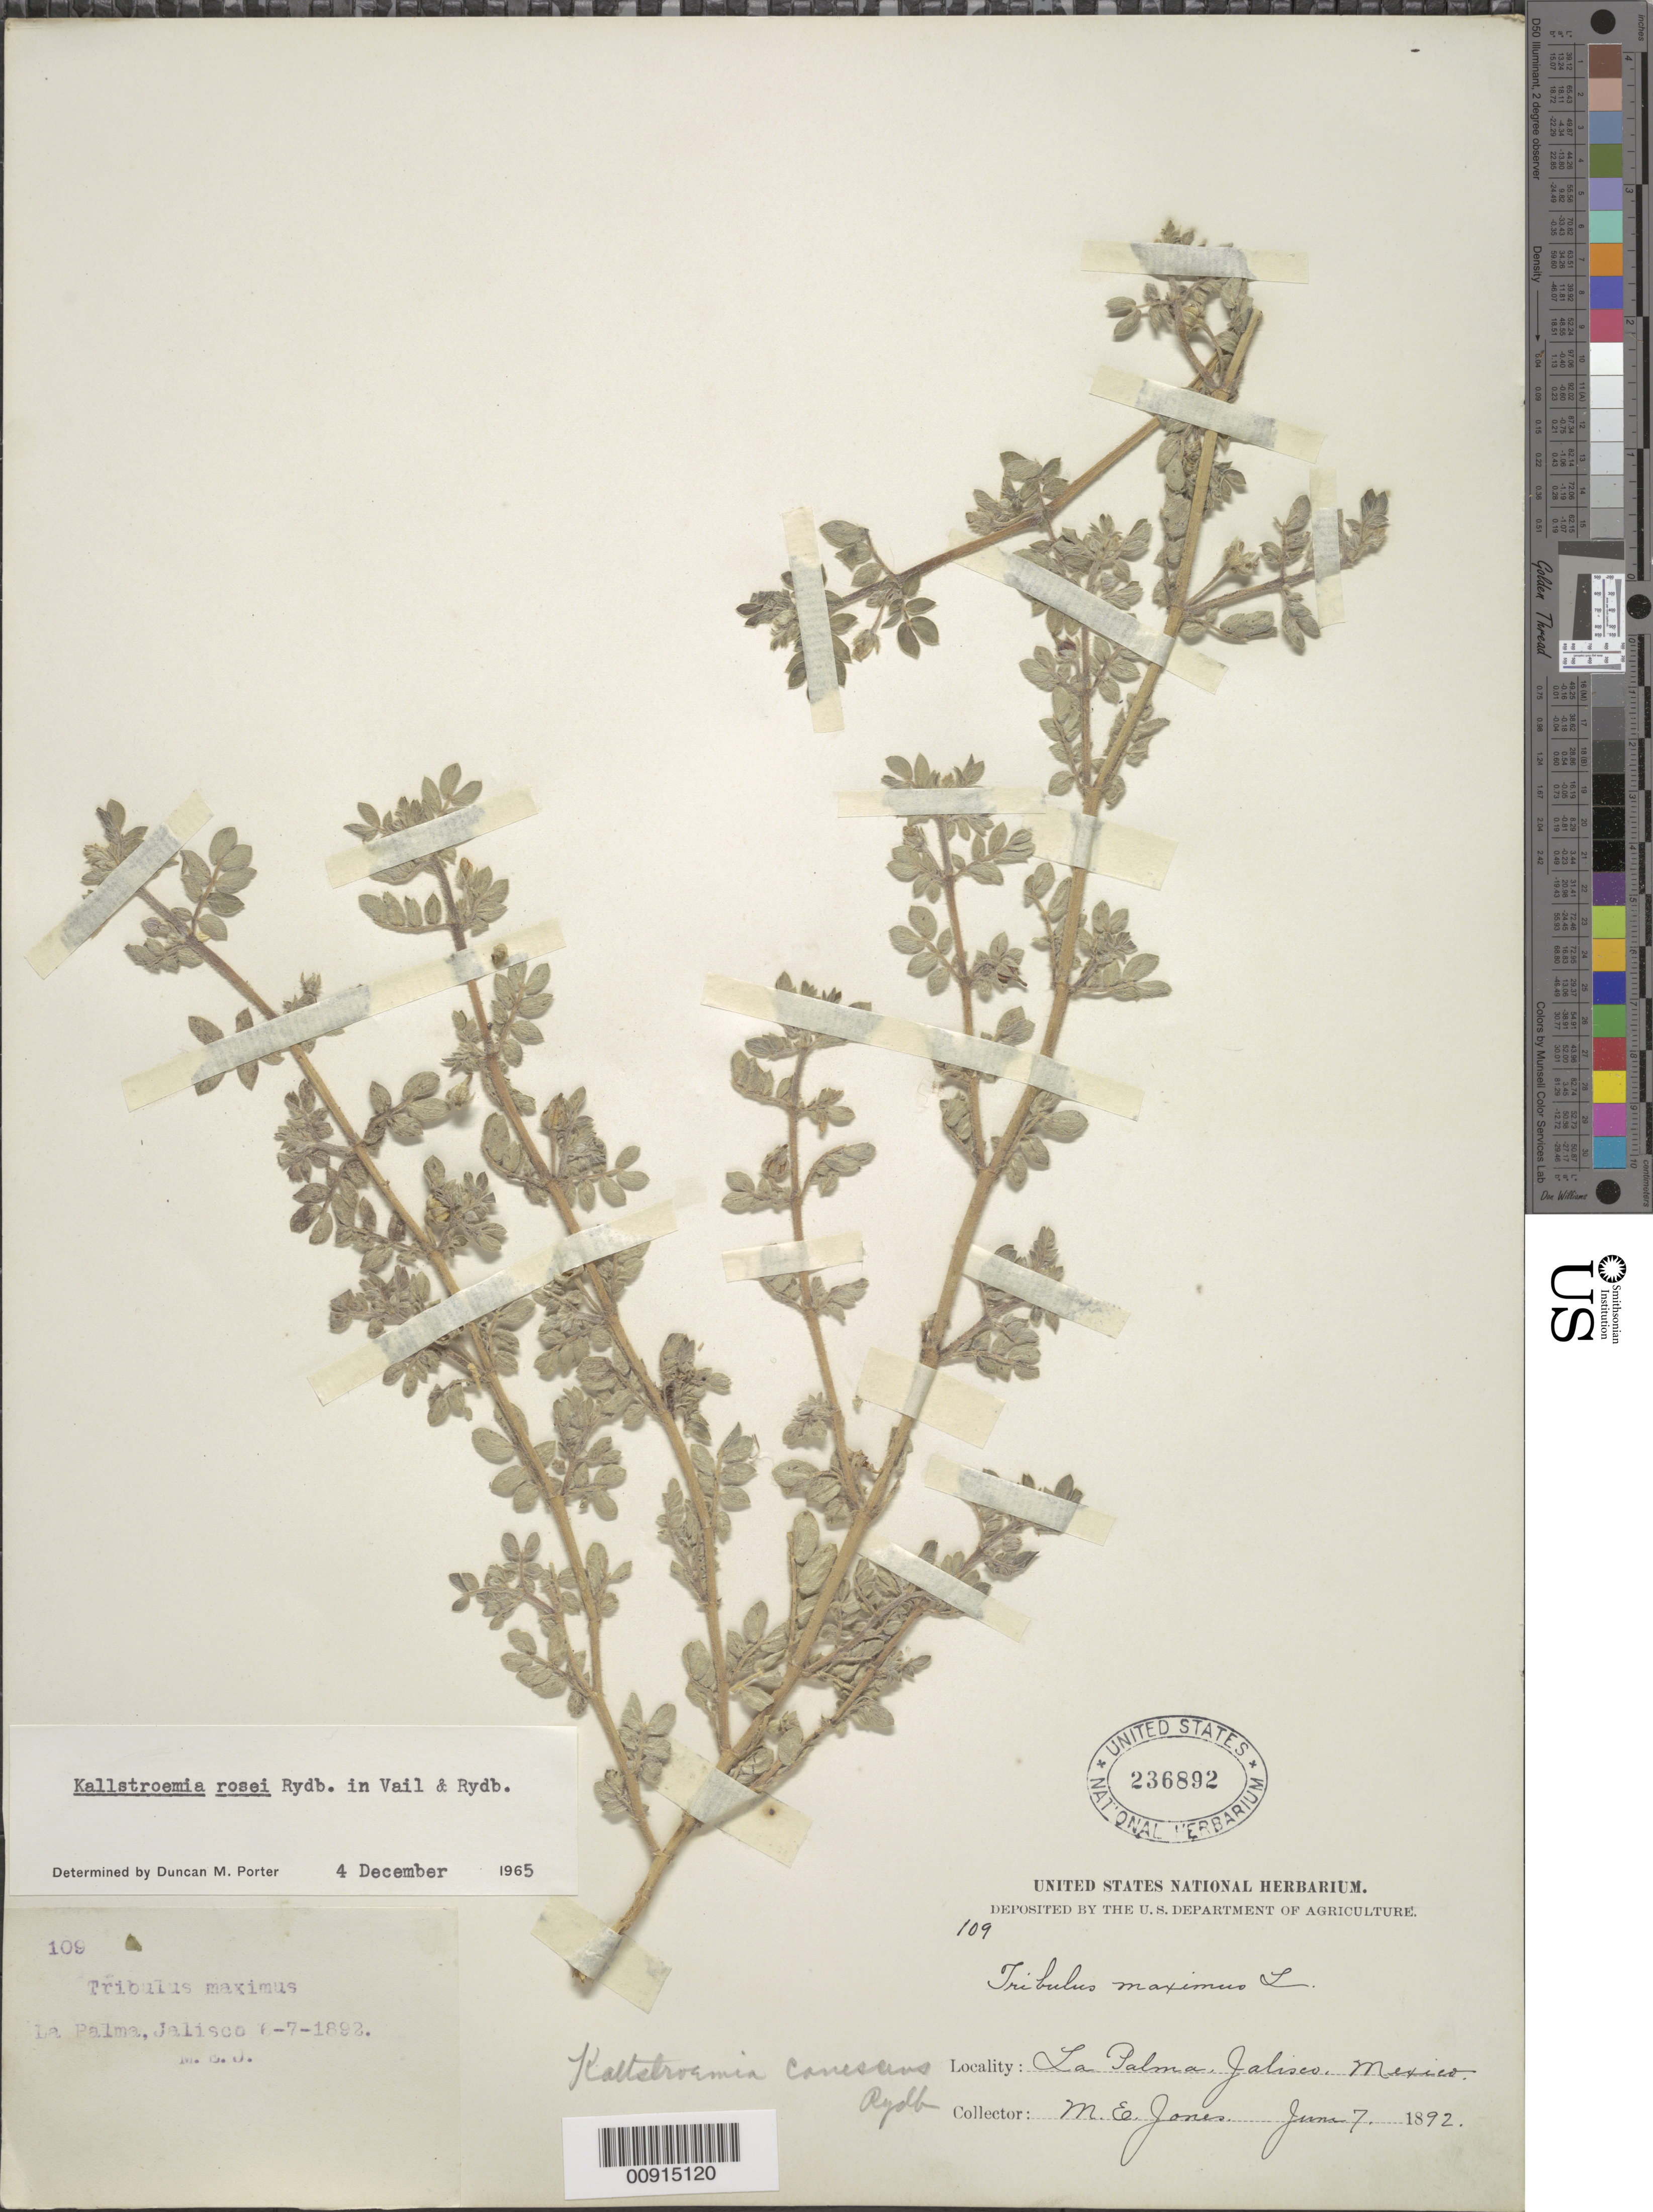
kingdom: Plantae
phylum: Tracheophyta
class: Magnoliopsida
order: Zygophyllales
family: Zygophyllaceae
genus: Kallstroemia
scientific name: Kallstroemia rosei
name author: Rydb.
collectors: M. E. Jones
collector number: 109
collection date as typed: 07 Jun 1892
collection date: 1892-06-07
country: Mexico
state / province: Jalisco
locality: La Palma, Jalisco.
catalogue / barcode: US 236892